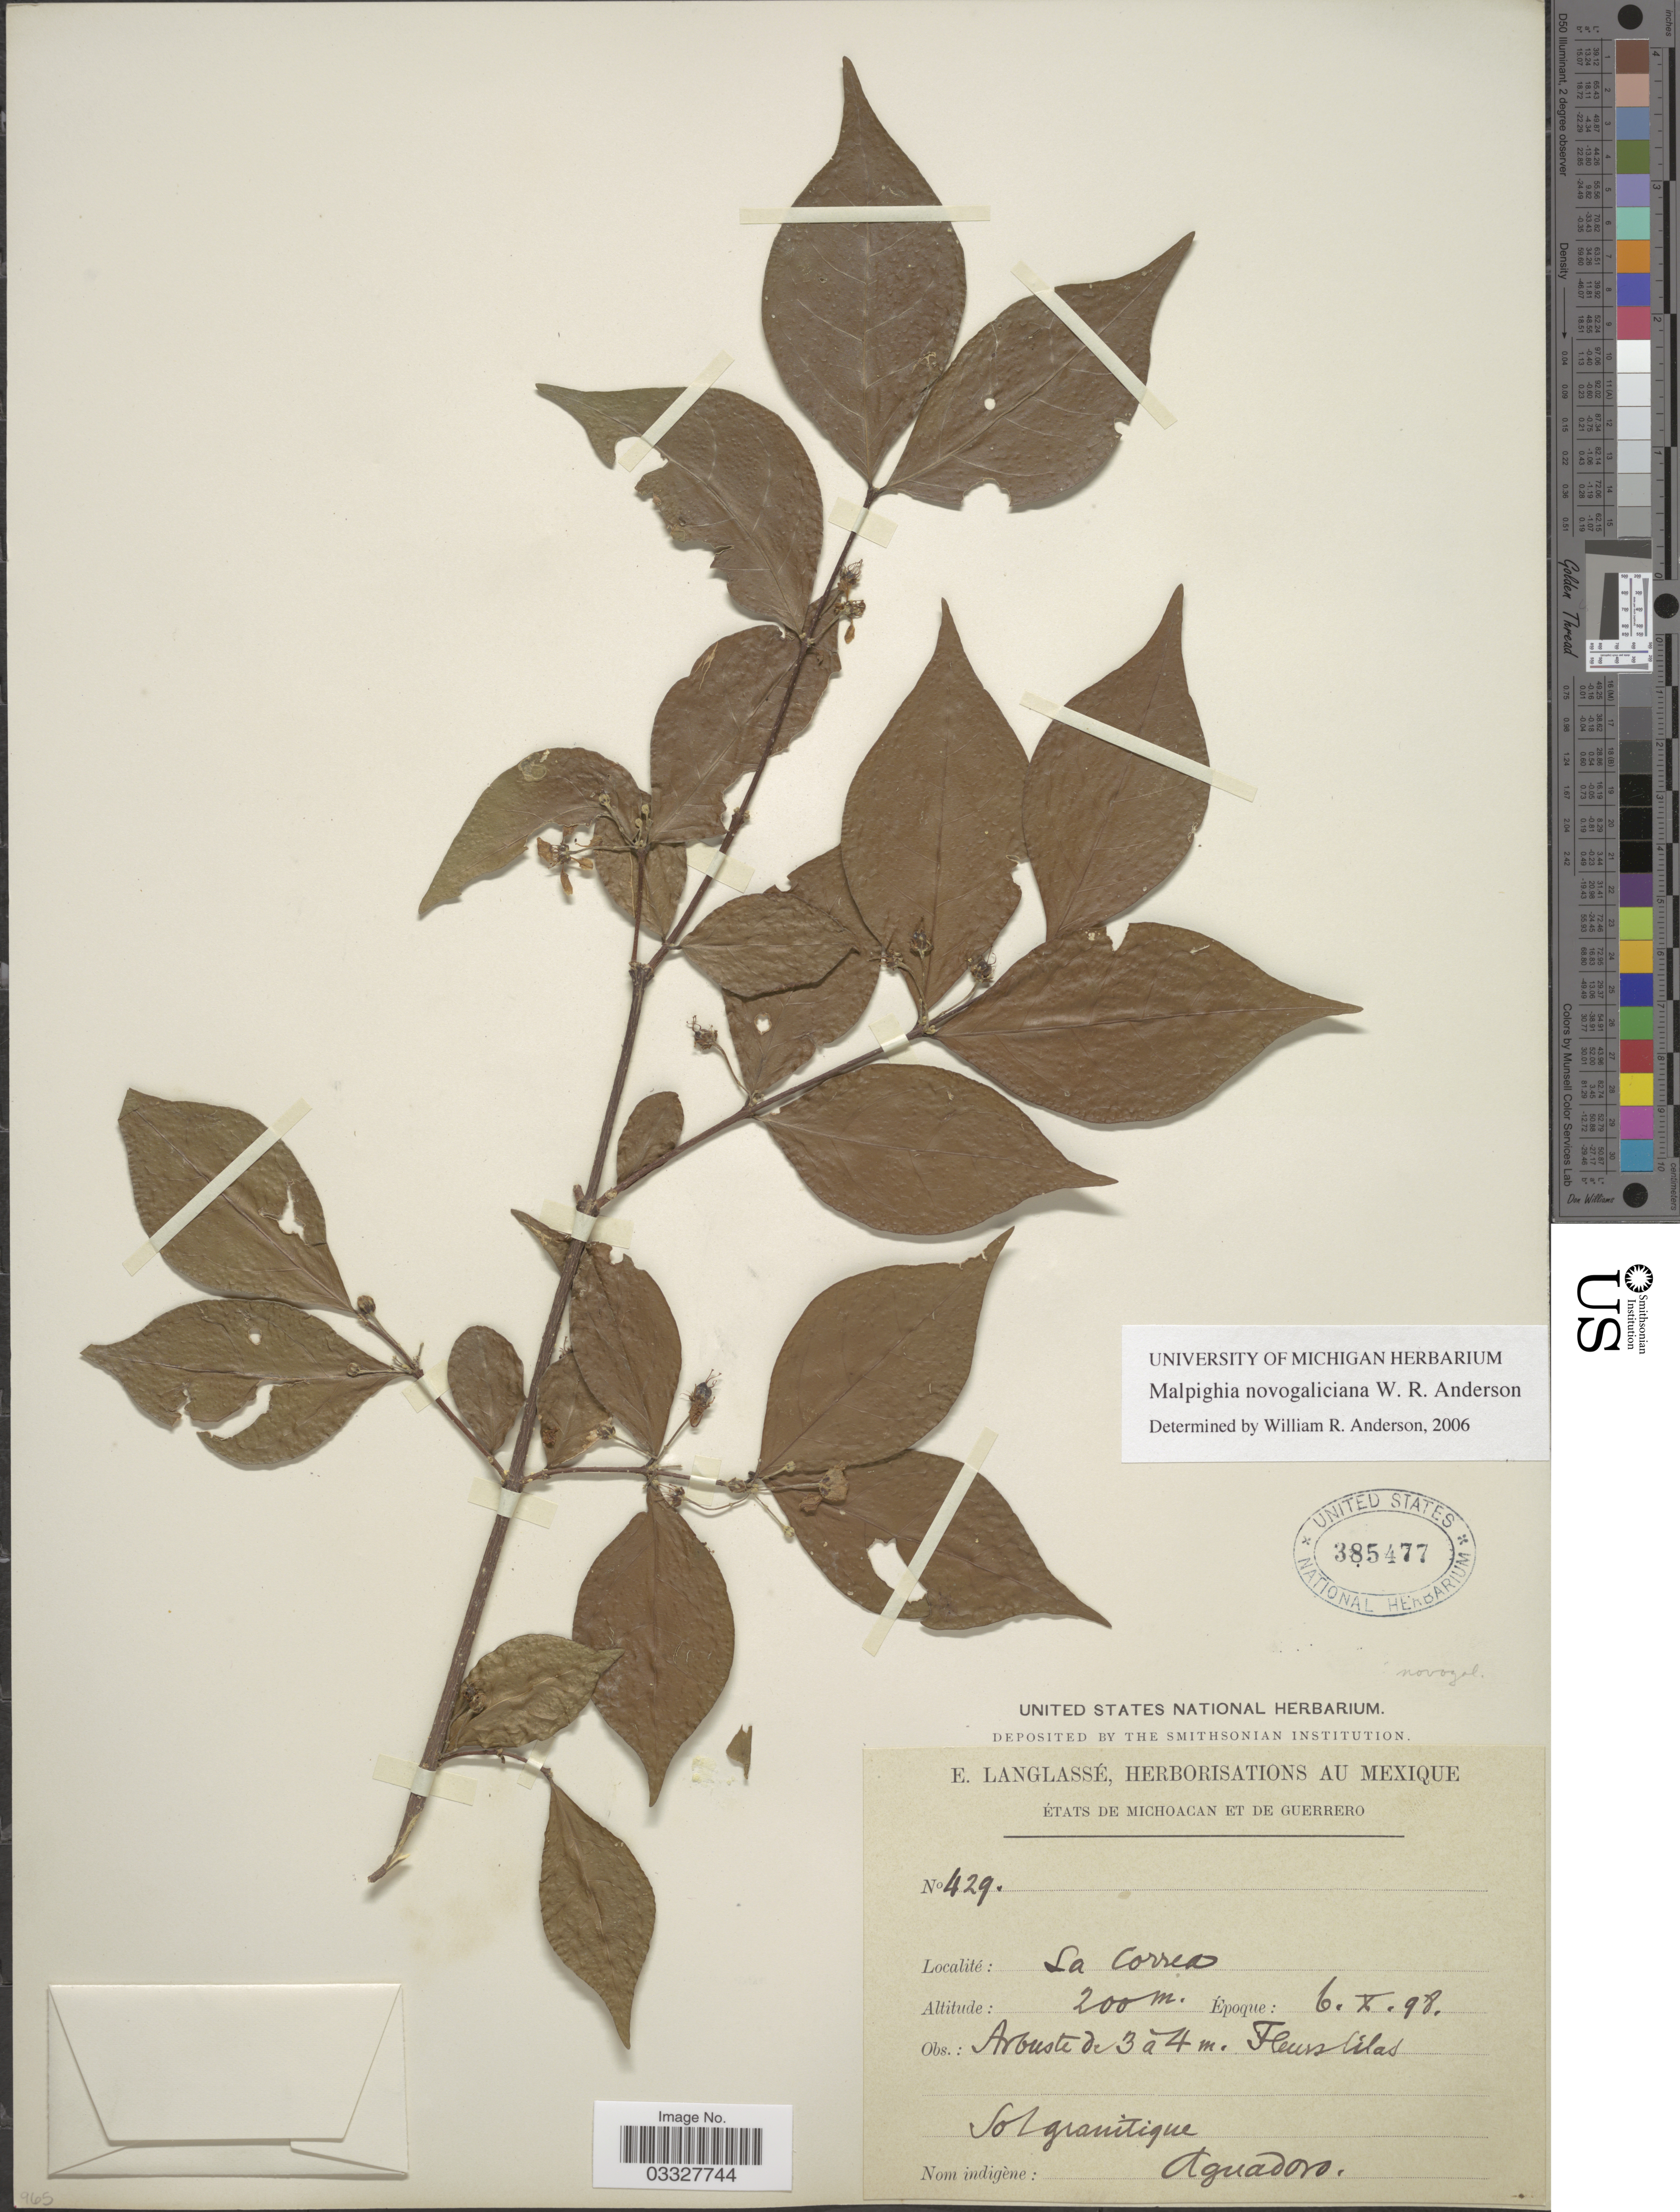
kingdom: Plantae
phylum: Tracheophyta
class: Magnoliopsida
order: Malpighiales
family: Malpighiaceae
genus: Malpighia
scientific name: Malpighia novogaliciana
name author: W.R. Anderson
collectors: E. Langlassé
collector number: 429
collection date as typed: Transcribed d/m/y: 6/10/98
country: Mexico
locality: États de Michoacan et de Guerrero. La Correa.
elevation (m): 200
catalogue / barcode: US 385477